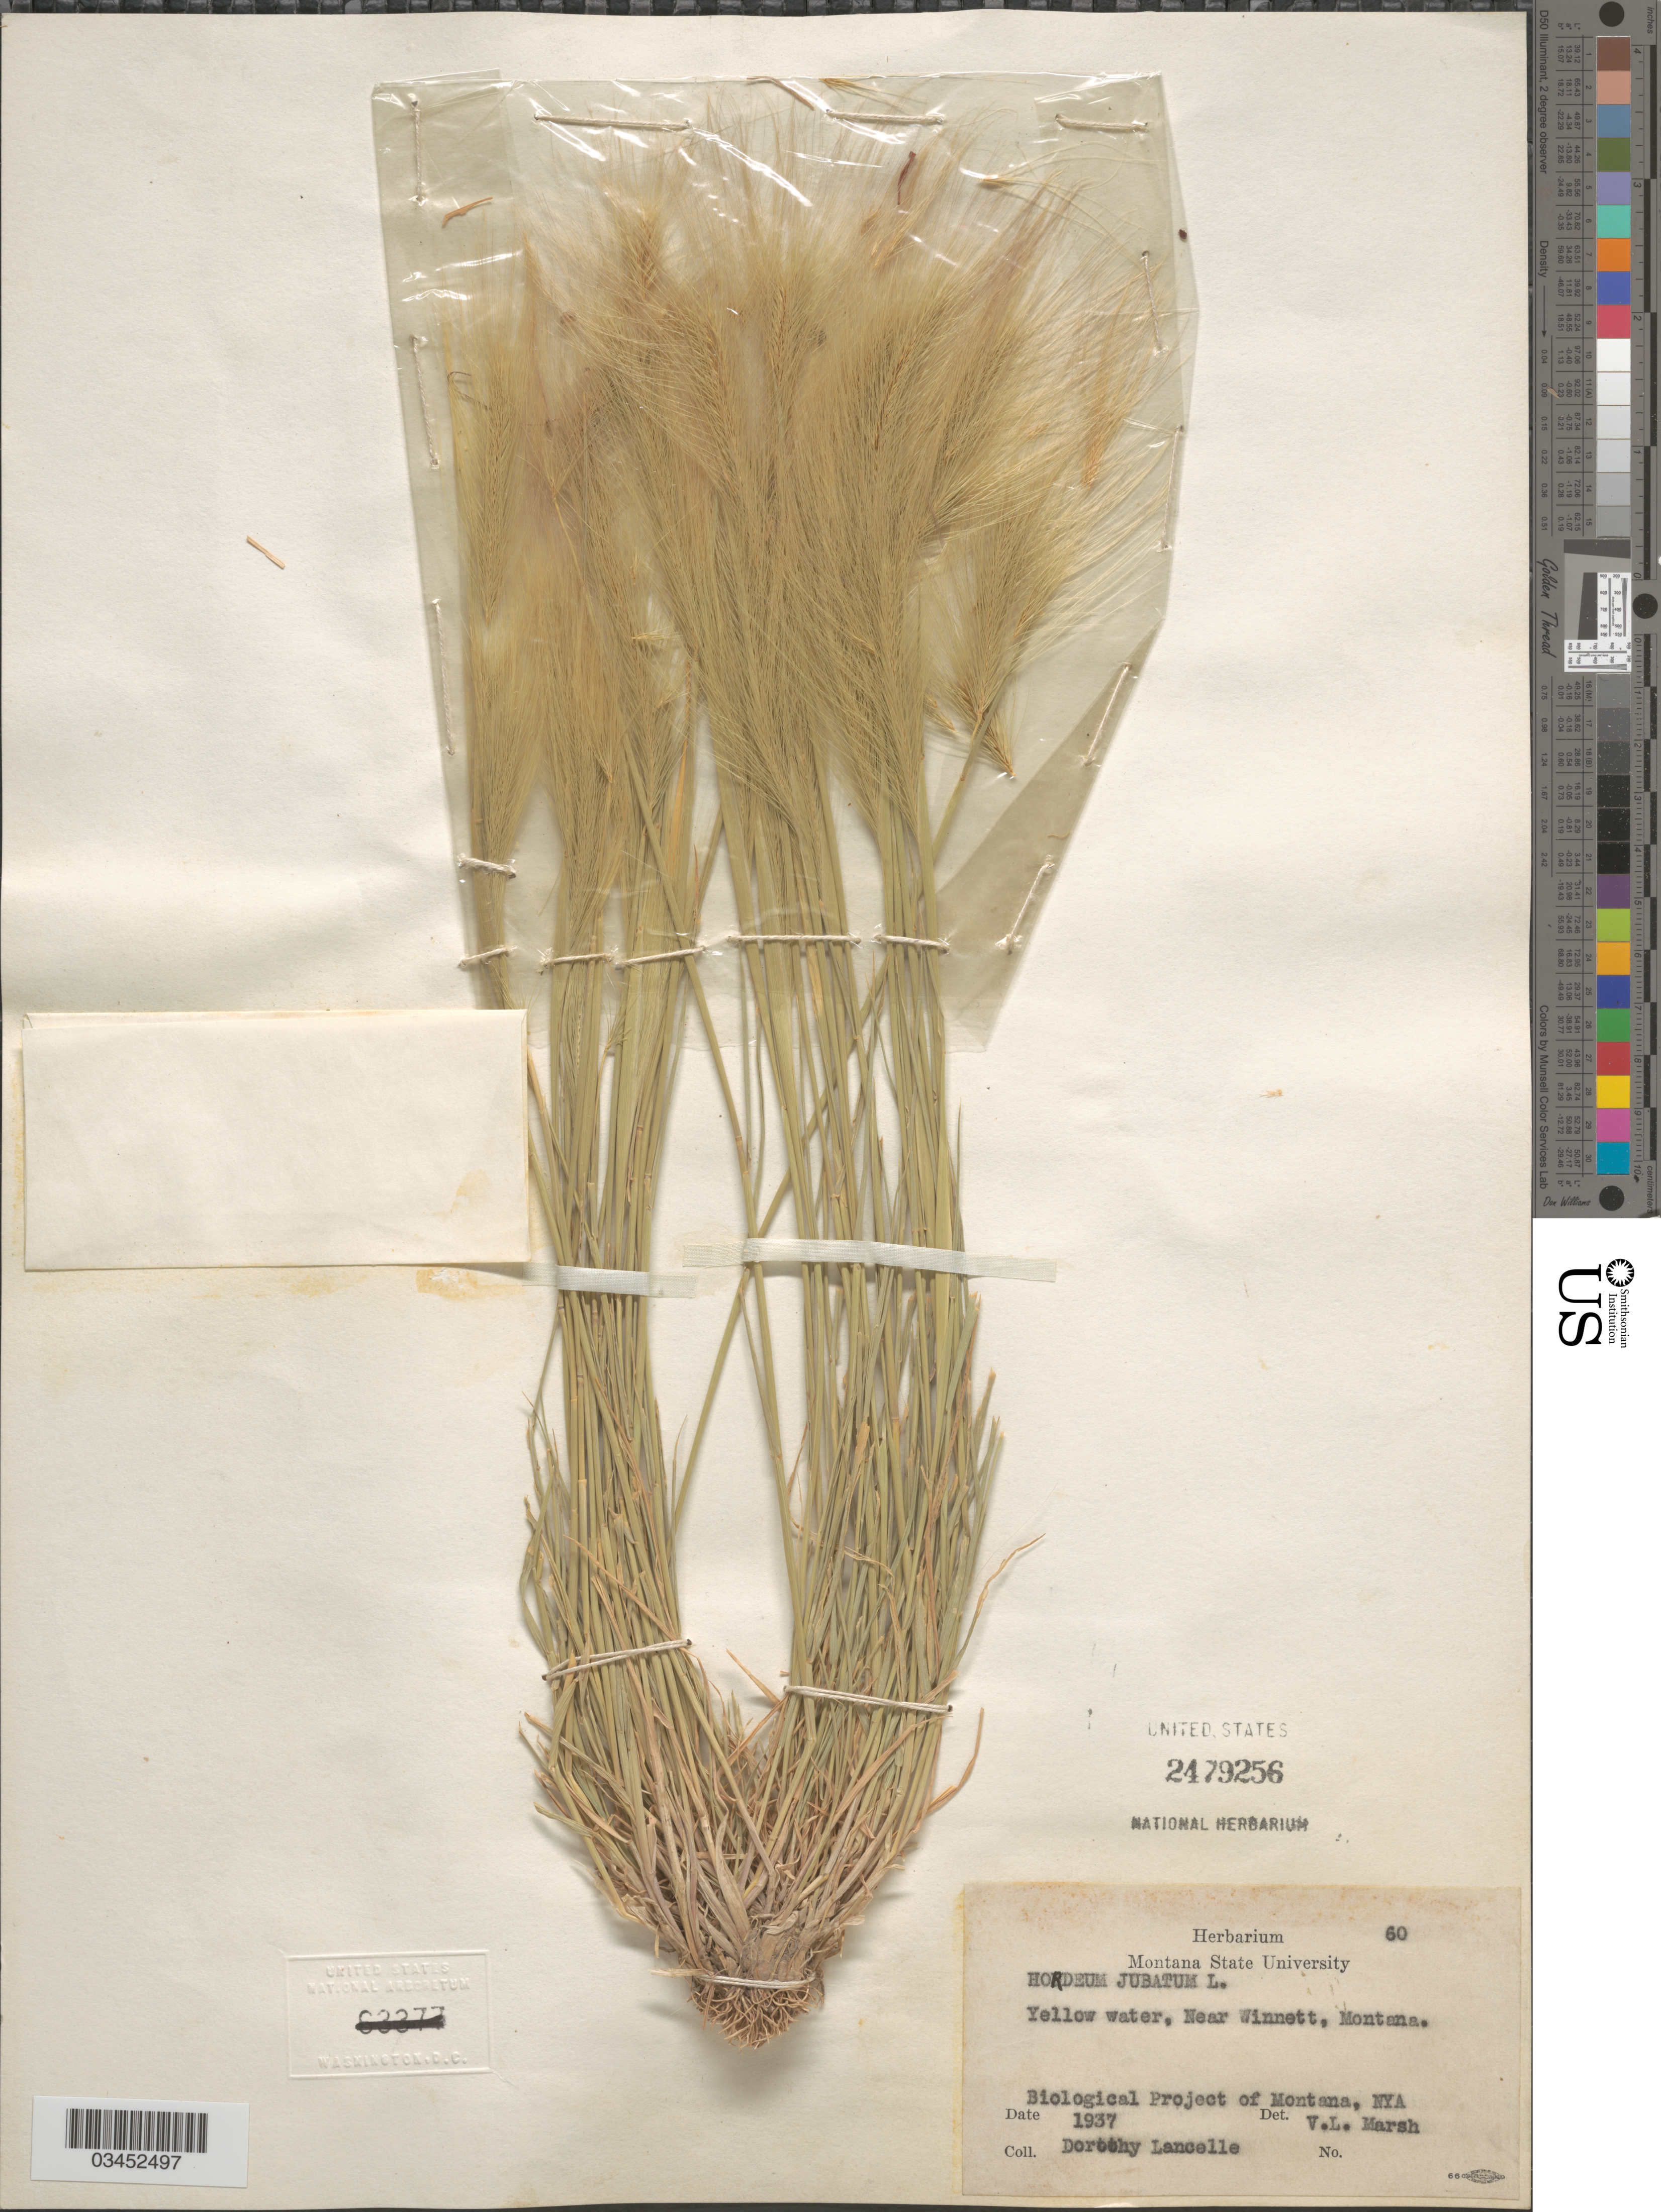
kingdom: Plantae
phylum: Tracheophyta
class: Liliopsida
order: Poales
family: Poaceae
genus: Hordeum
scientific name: Hordeum jubatum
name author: L.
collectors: D. Lancelle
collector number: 60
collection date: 1937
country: United States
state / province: Montana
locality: Yellow water, Near Winnett.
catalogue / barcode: US 2479256